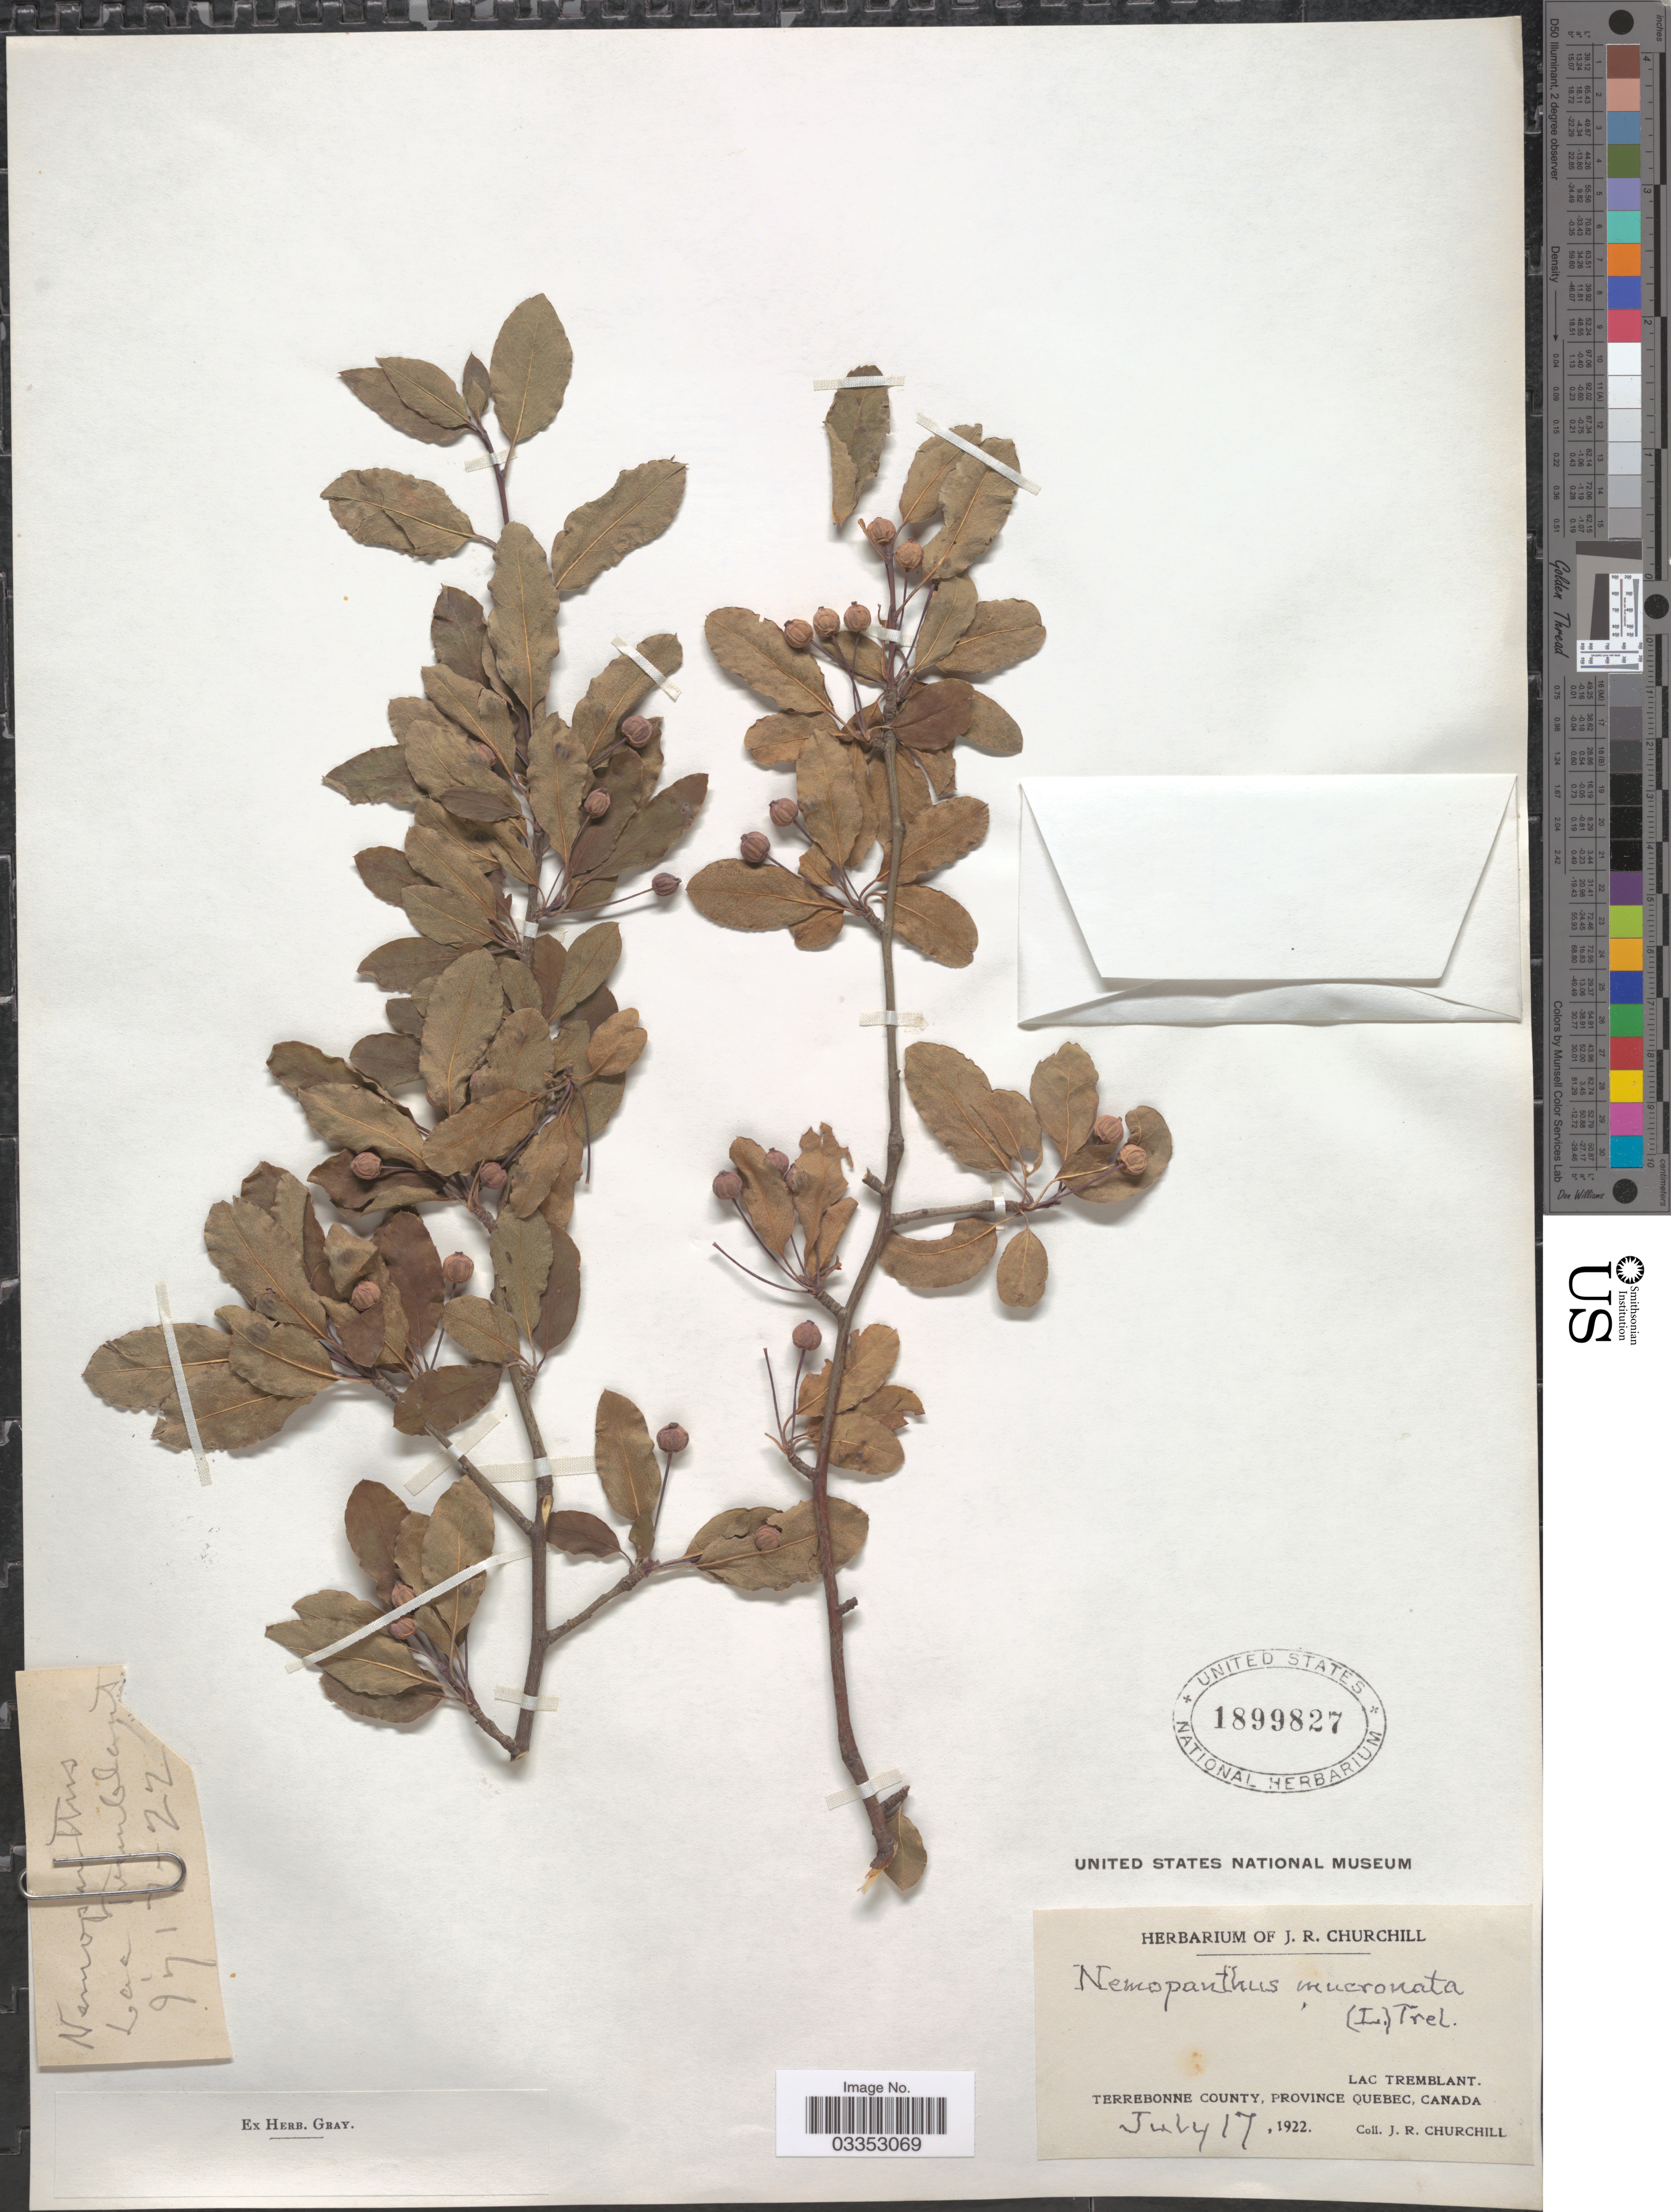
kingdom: Plantae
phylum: Tracheophyta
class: Magnoliopsida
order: Aquifoliales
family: Aquifoliaceae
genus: Nemopanthus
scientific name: Nemopanthus mucronatus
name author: (L.) Trel.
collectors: J. Churchill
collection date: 1922-07-17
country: Canada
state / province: Quebec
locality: Lac Tremblant. Terrebonne County.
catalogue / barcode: US 1899827